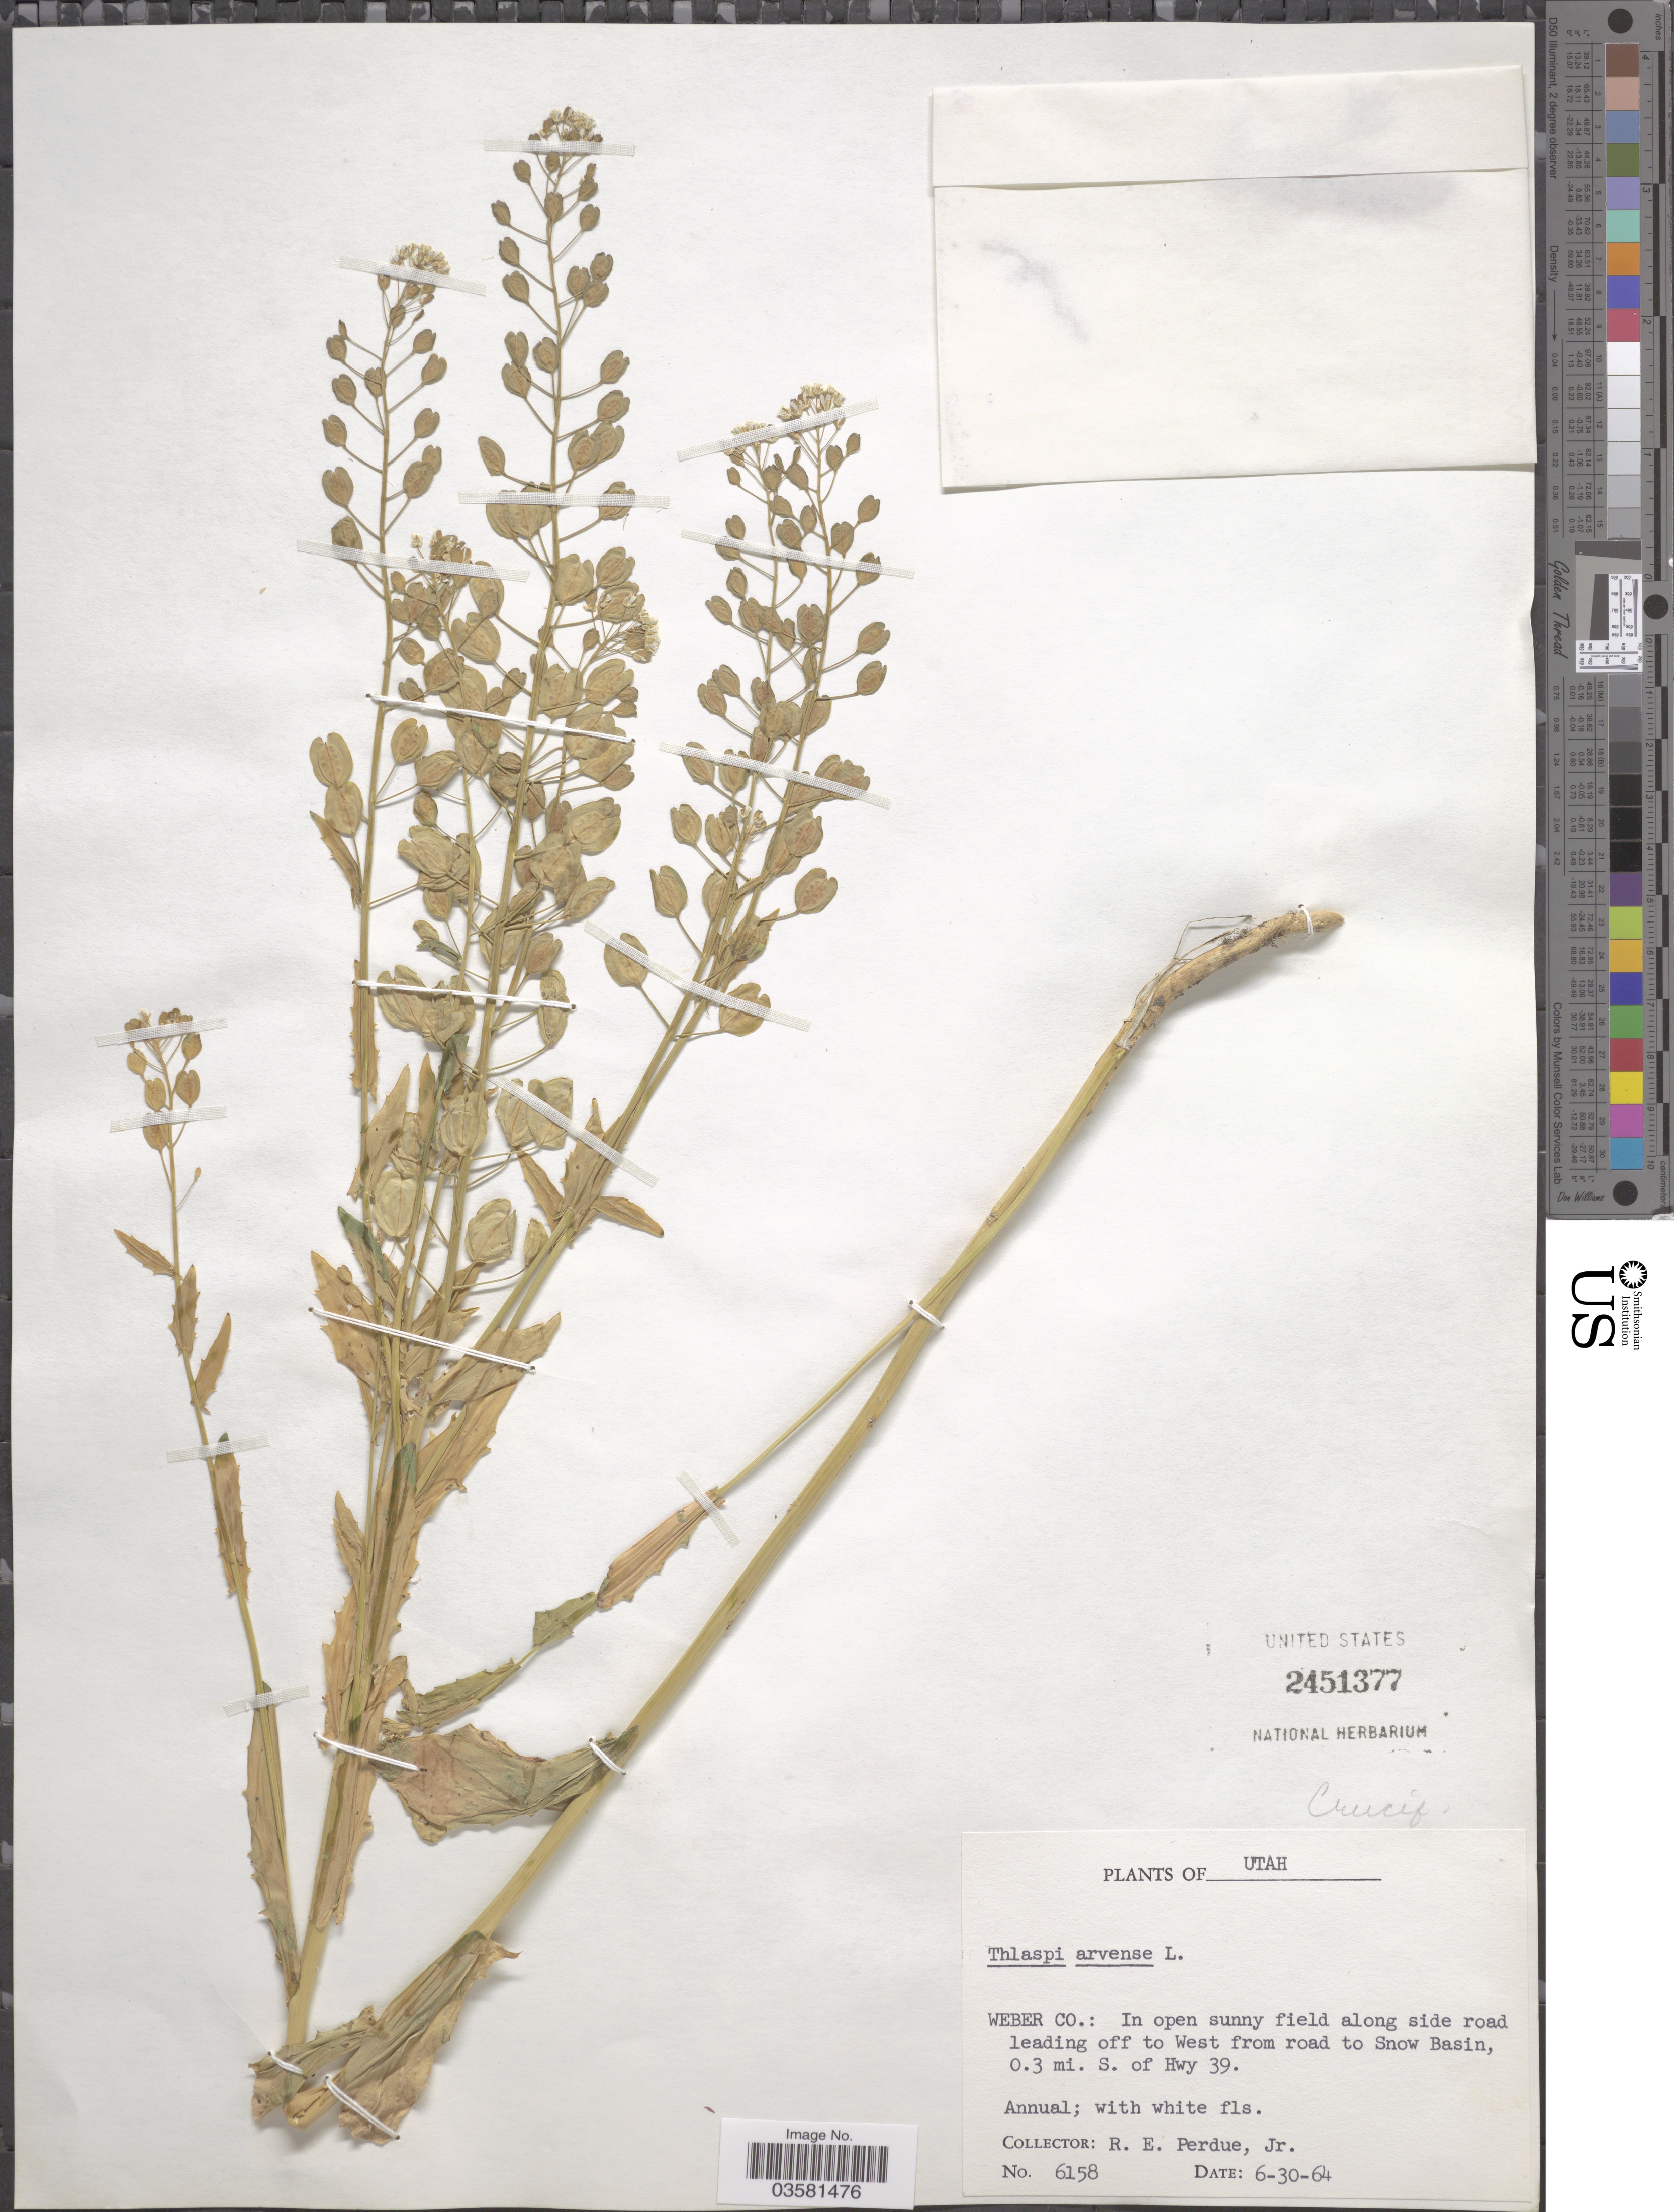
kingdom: Plantae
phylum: Tracheophyta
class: Magnoliopsida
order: Brassicales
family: Brassicaceae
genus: Thlaspi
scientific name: Thlaspi arvense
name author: L.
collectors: R. E. Perdue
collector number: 6158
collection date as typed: Transcribed d/m/y: 30/6/64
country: United States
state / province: Utah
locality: Weber Co.: In open sunny field along side road leading off to West from road to Snow Basin, 0.3 mi. S. of Hwy. 39.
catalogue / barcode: US 2451377